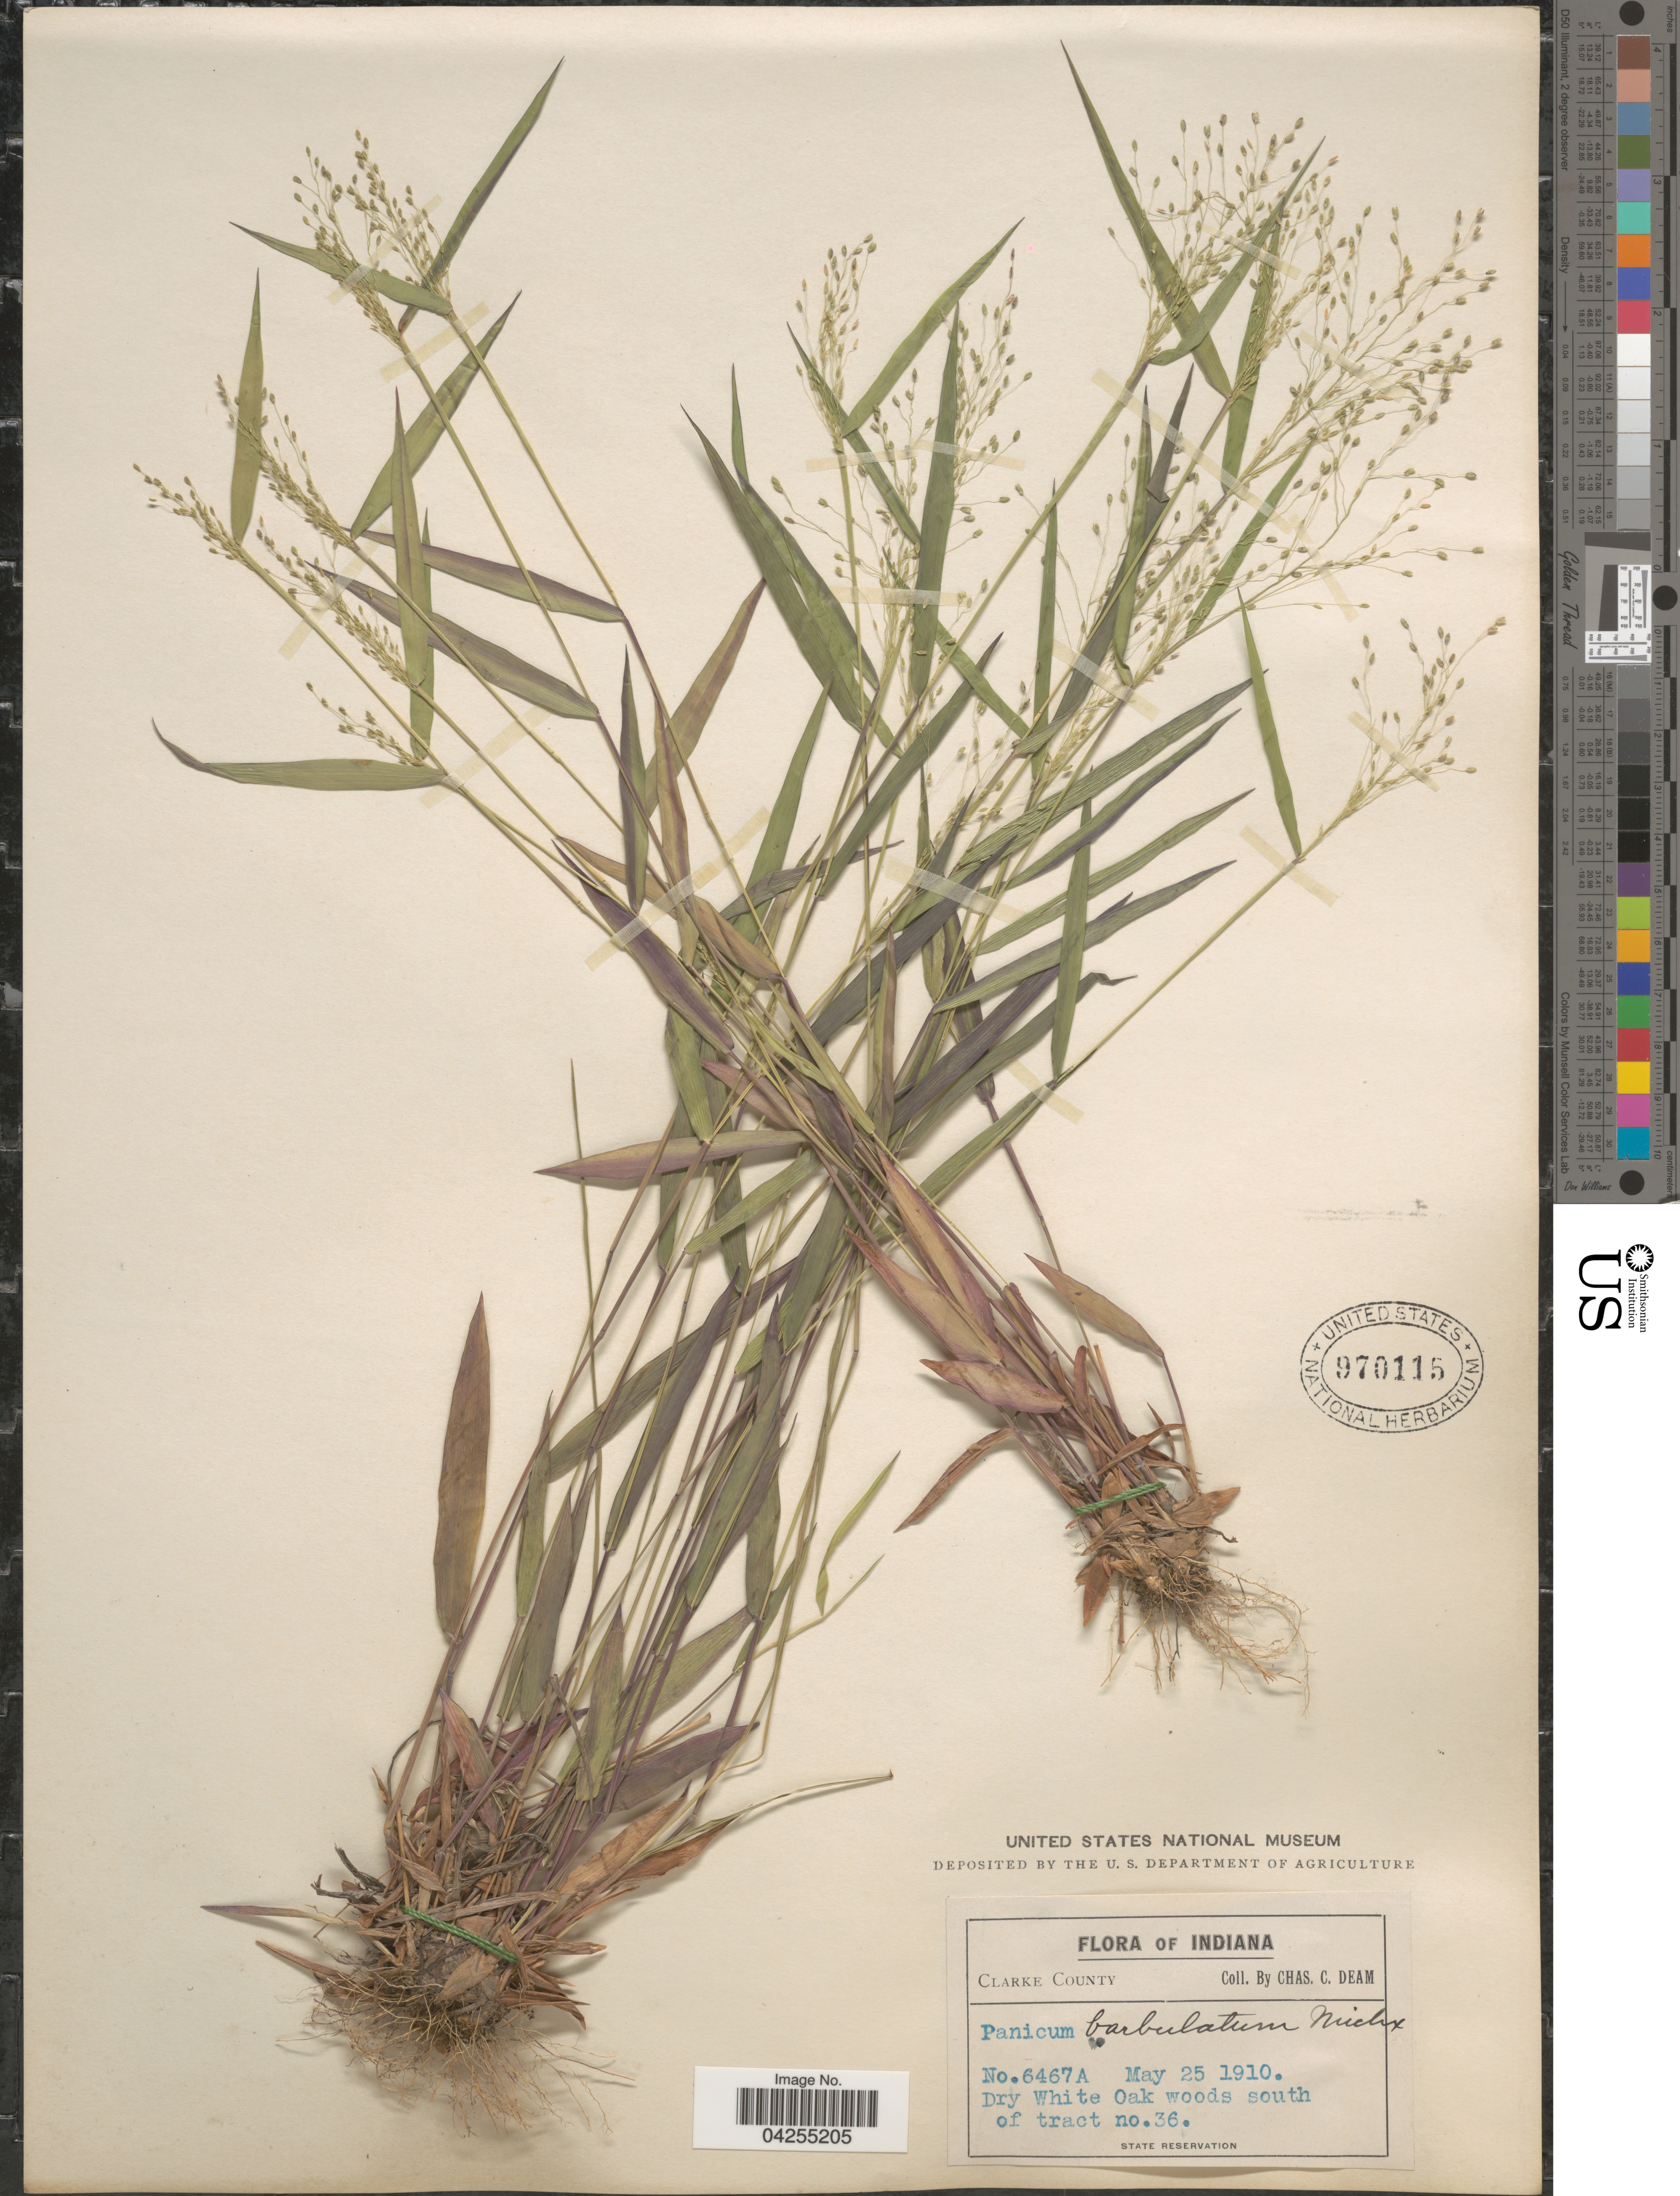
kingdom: Plantae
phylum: Tracheophyta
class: Liliopsida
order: Poales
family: Poaceae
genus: Dichanthelium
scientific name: Dichanthelium dichotomum var. dichotomum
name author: (L.) Gould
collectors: C. C. Deam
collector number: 6467A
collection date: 1910-05-25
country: United States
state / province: Indiana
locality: Clarke County. Dry White Oak woods south of tract no.36. State Reservation.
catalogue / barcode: US 970115